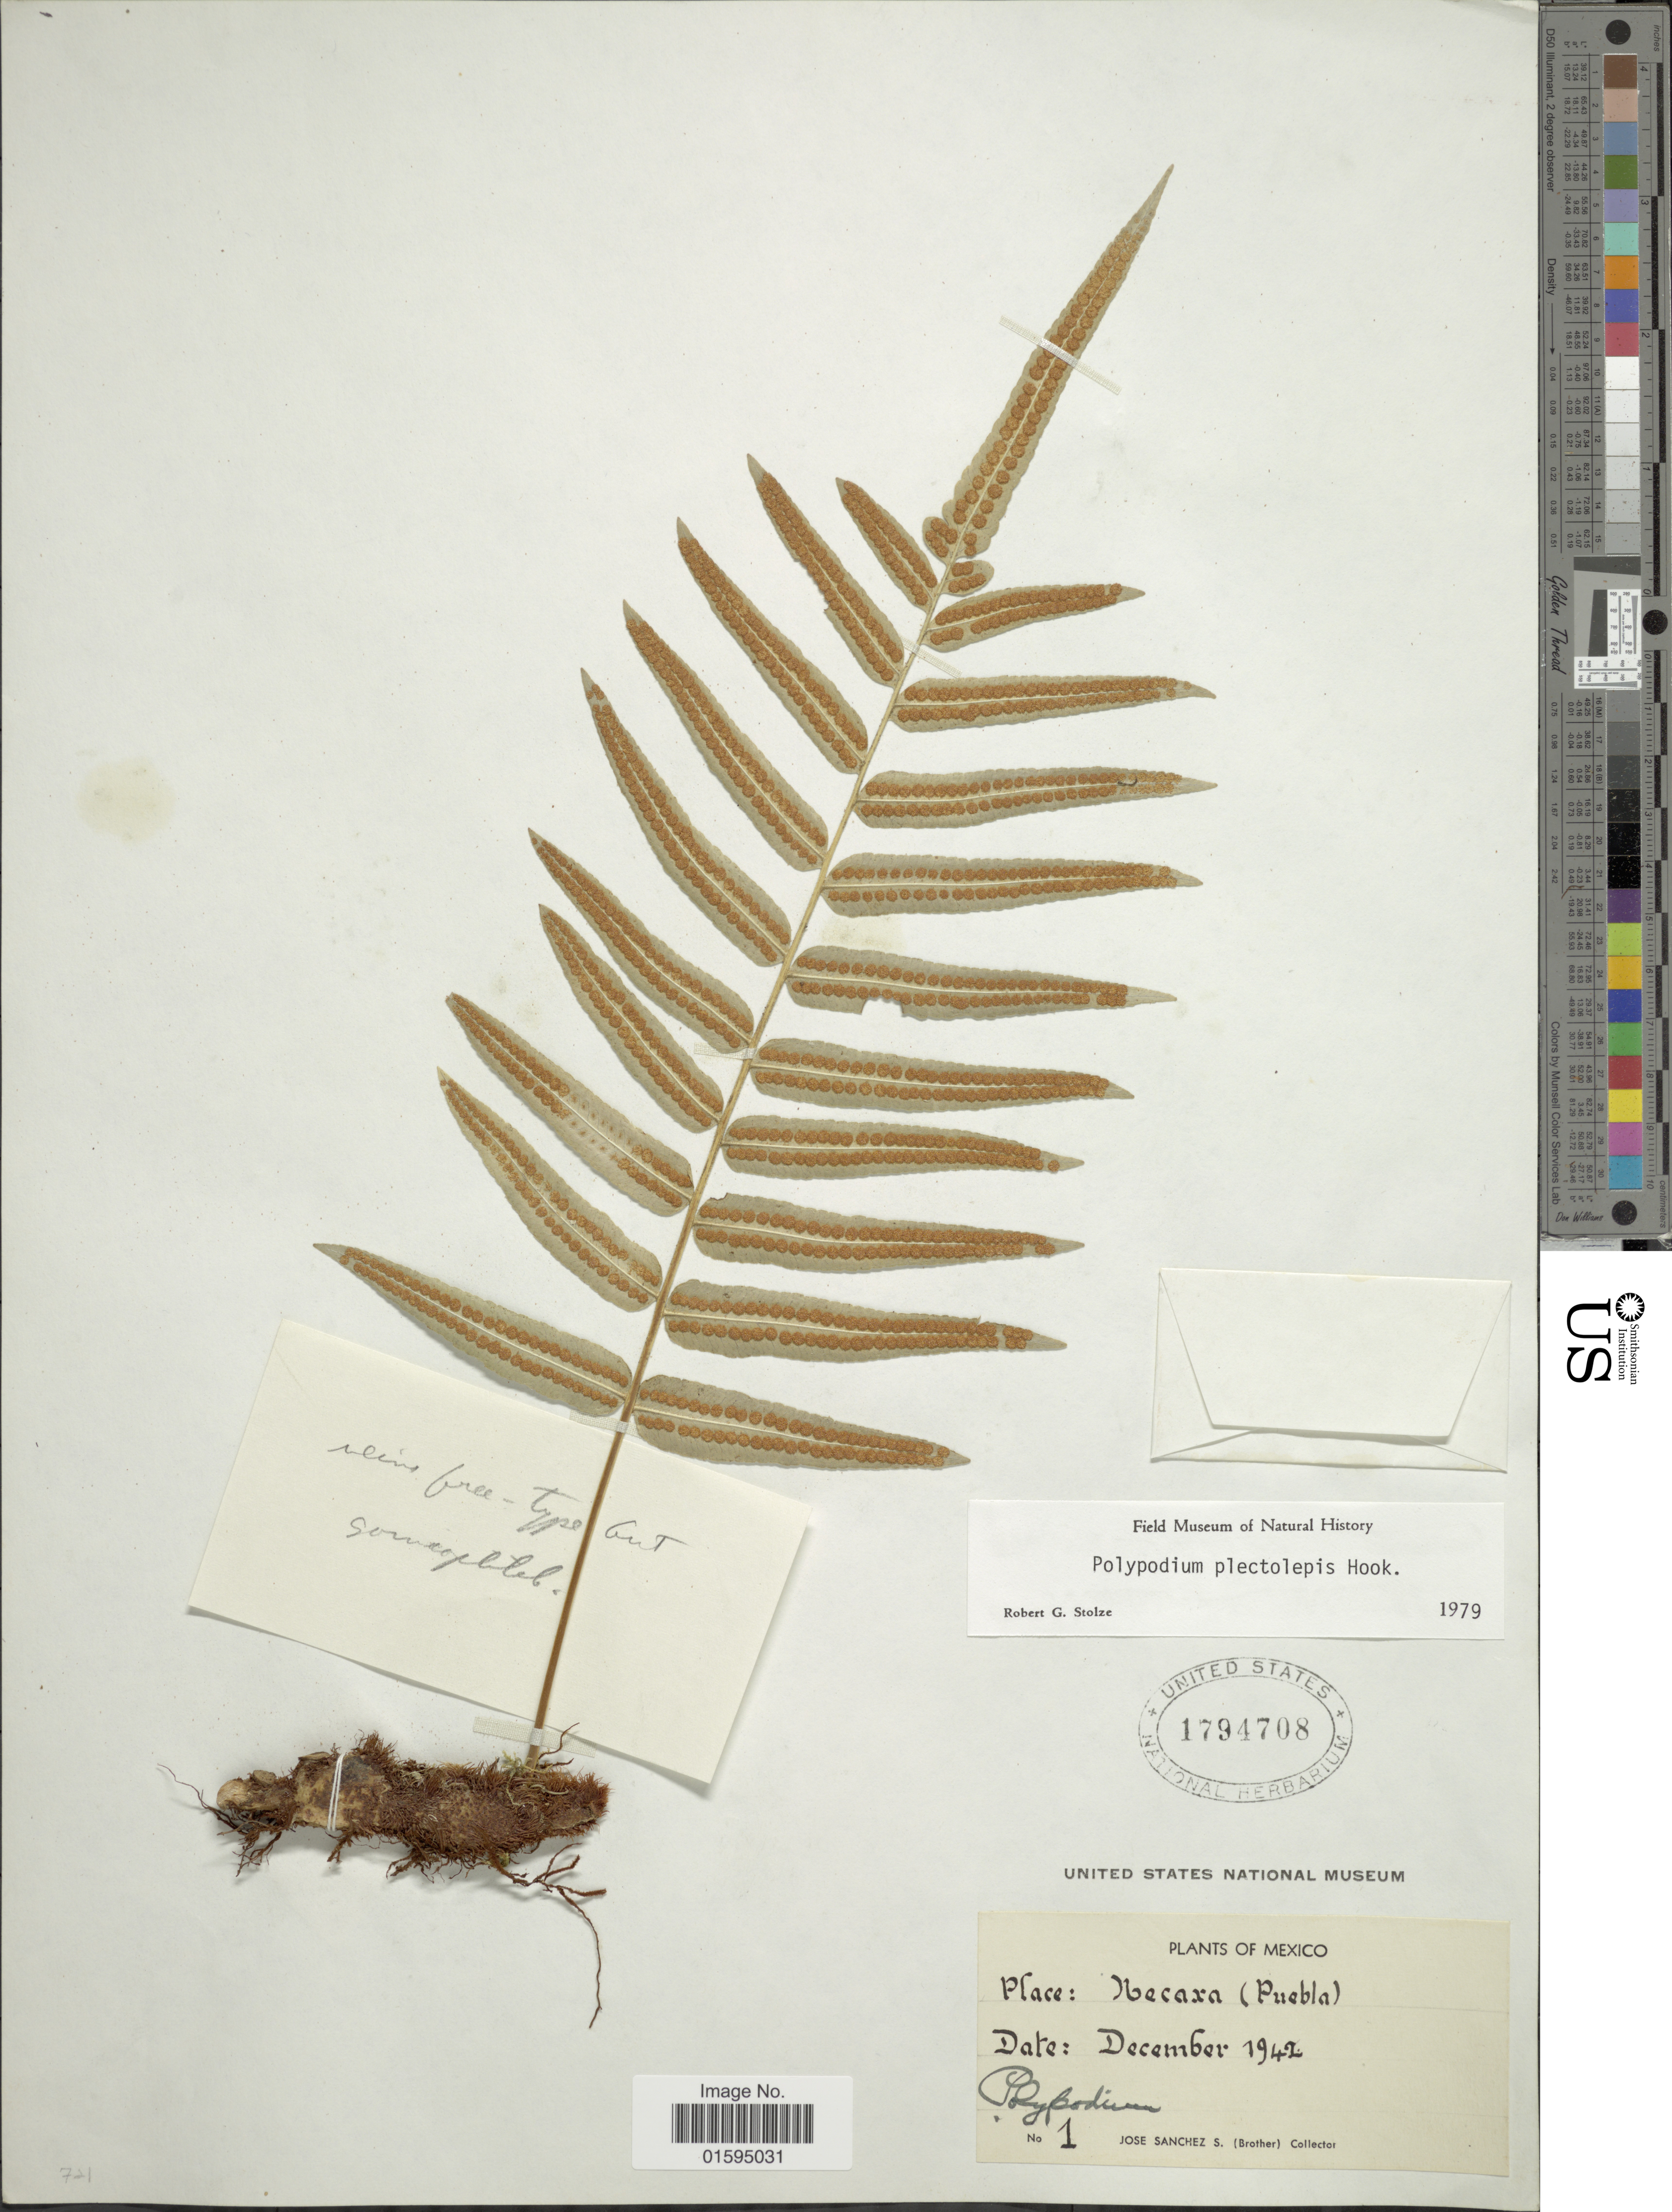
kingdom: Plantae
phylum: Tracheophyta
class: Polypodiopsida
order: Polypodiales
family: Polypodiaceae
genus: Polypodium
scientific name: Polypodium echinolepis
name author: Fée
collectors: J. Sánchez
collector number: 1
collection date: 1942-12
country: Mexico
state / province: Puebla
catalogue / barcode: US 1794708